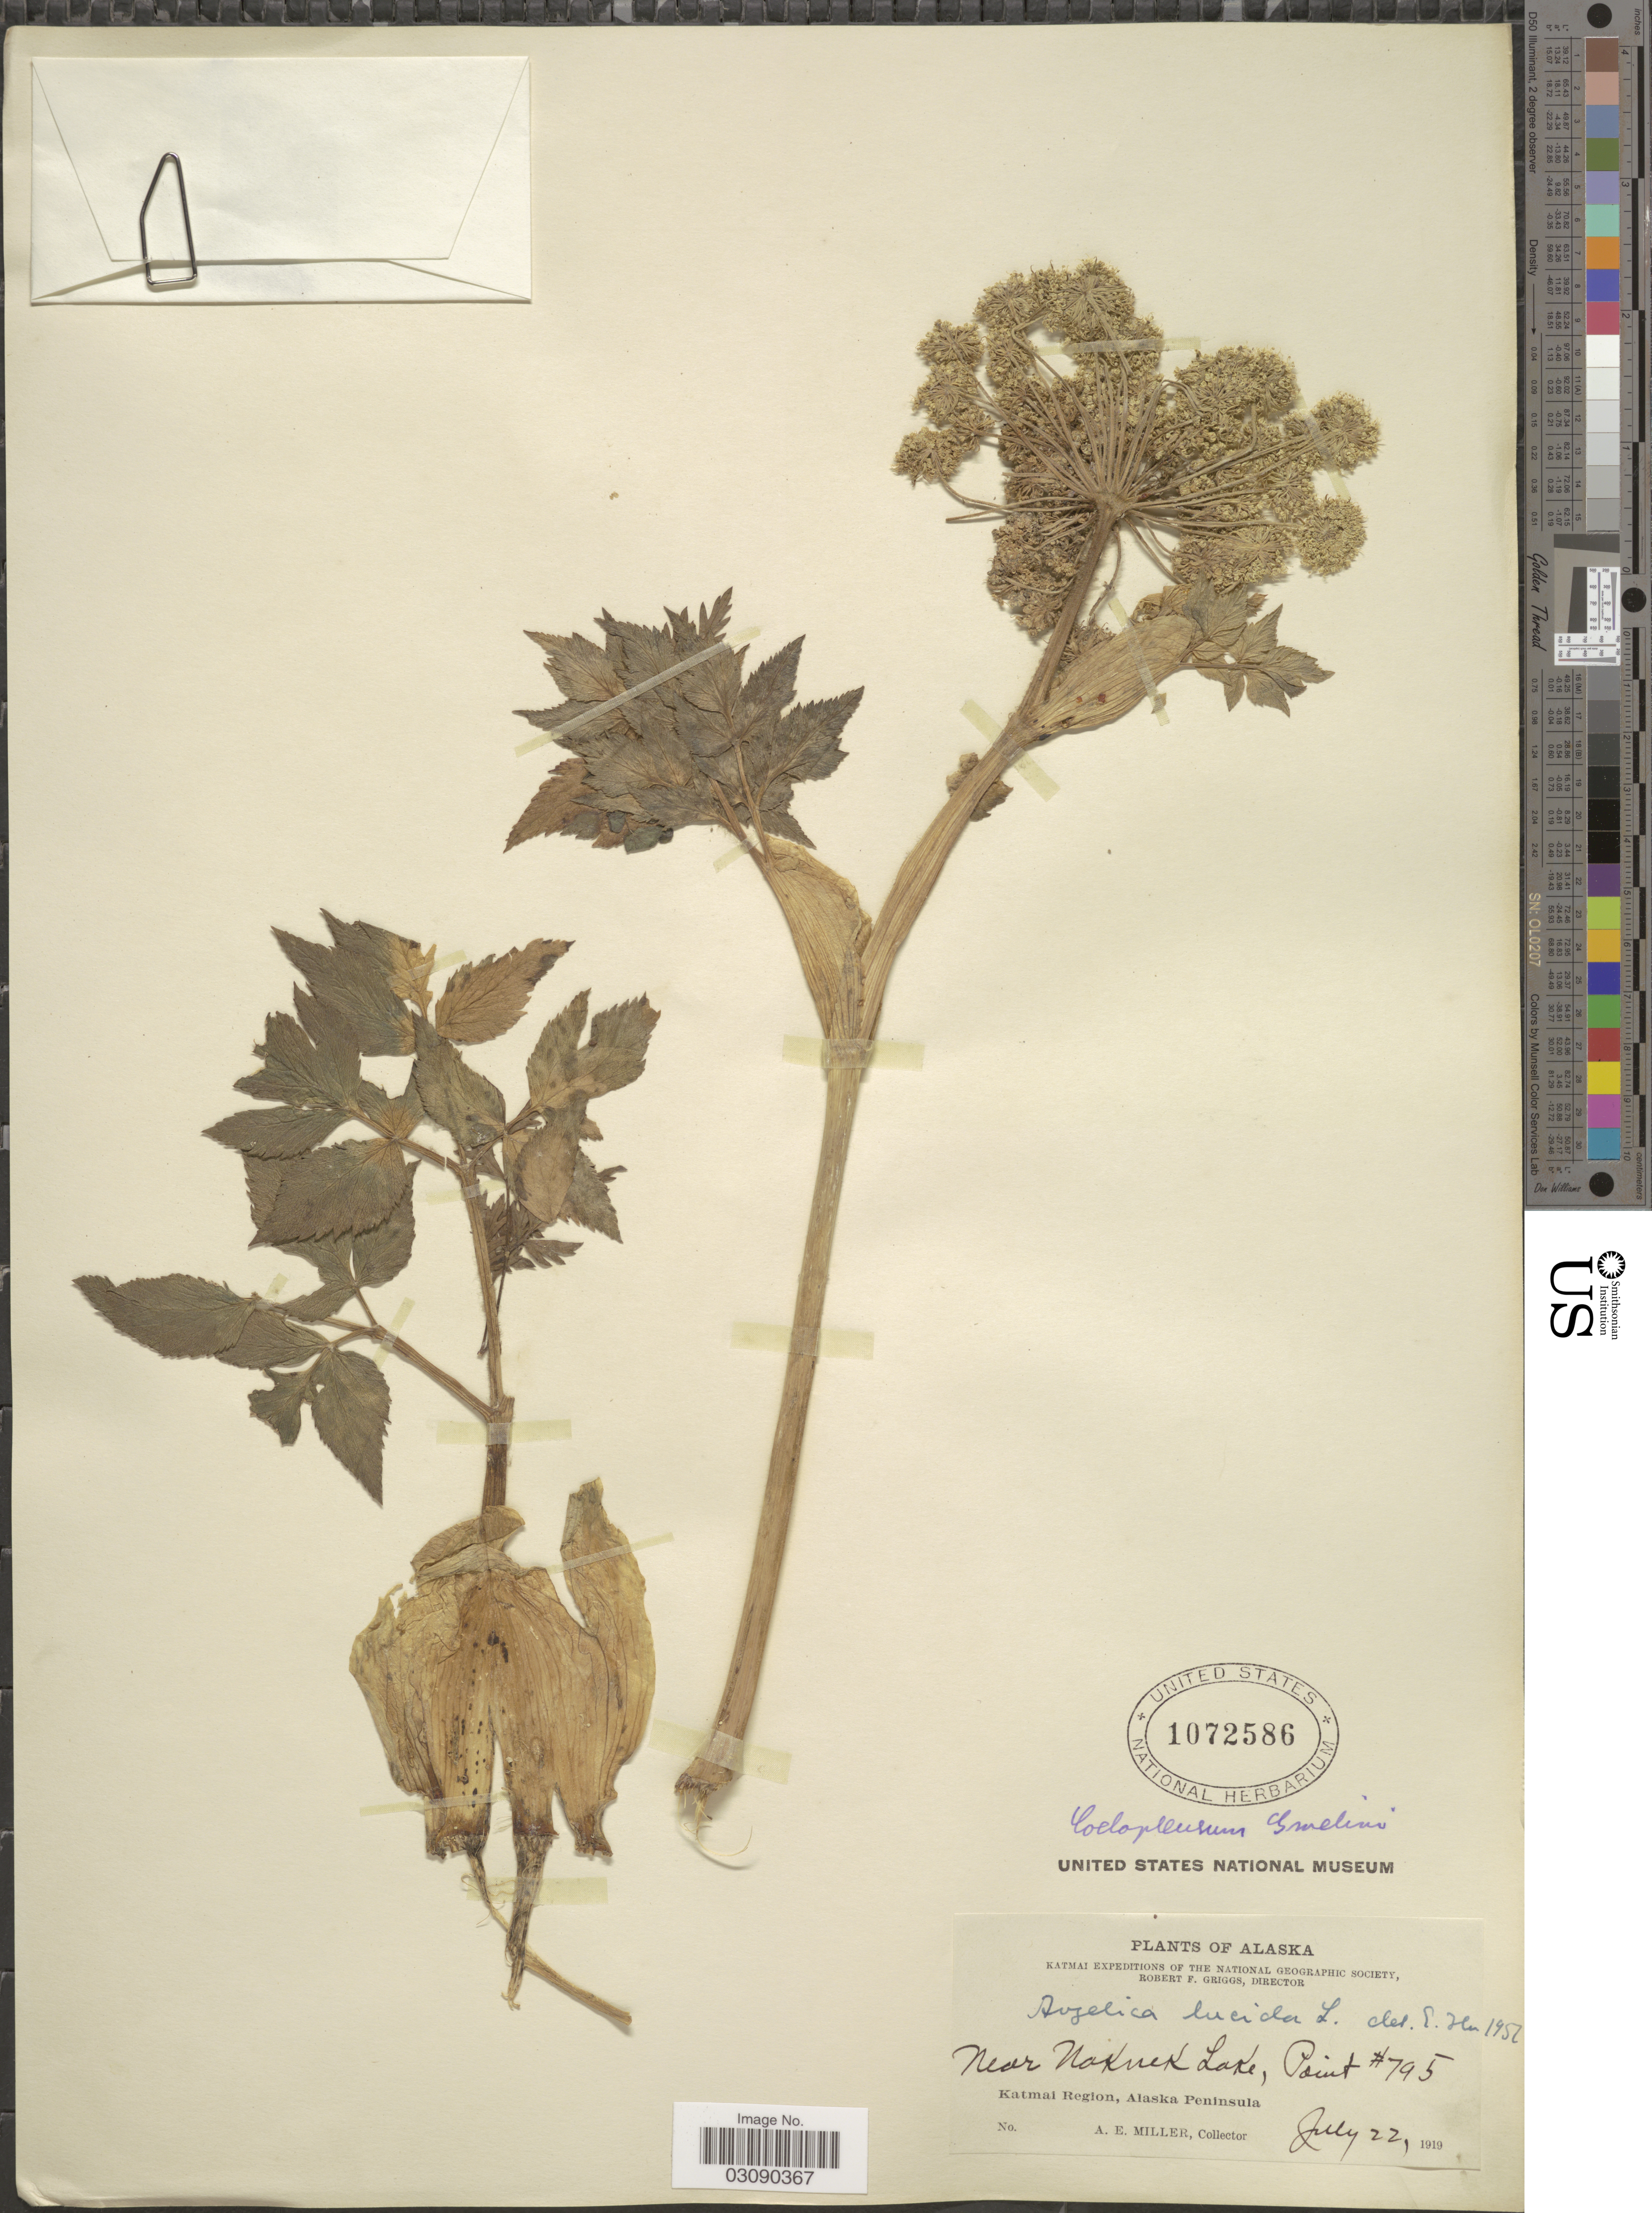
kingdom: Plantae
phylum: Tracheophyta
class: Magnoliopsida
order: Apiales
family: Apiaceae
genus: Angelica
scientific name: Angelica lucida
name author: L.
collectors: A. E. Miller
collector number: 795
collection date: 1919-07-22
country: United States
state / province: Alaska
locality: Near Naknek Lake, Point.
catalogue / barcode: US 1072586